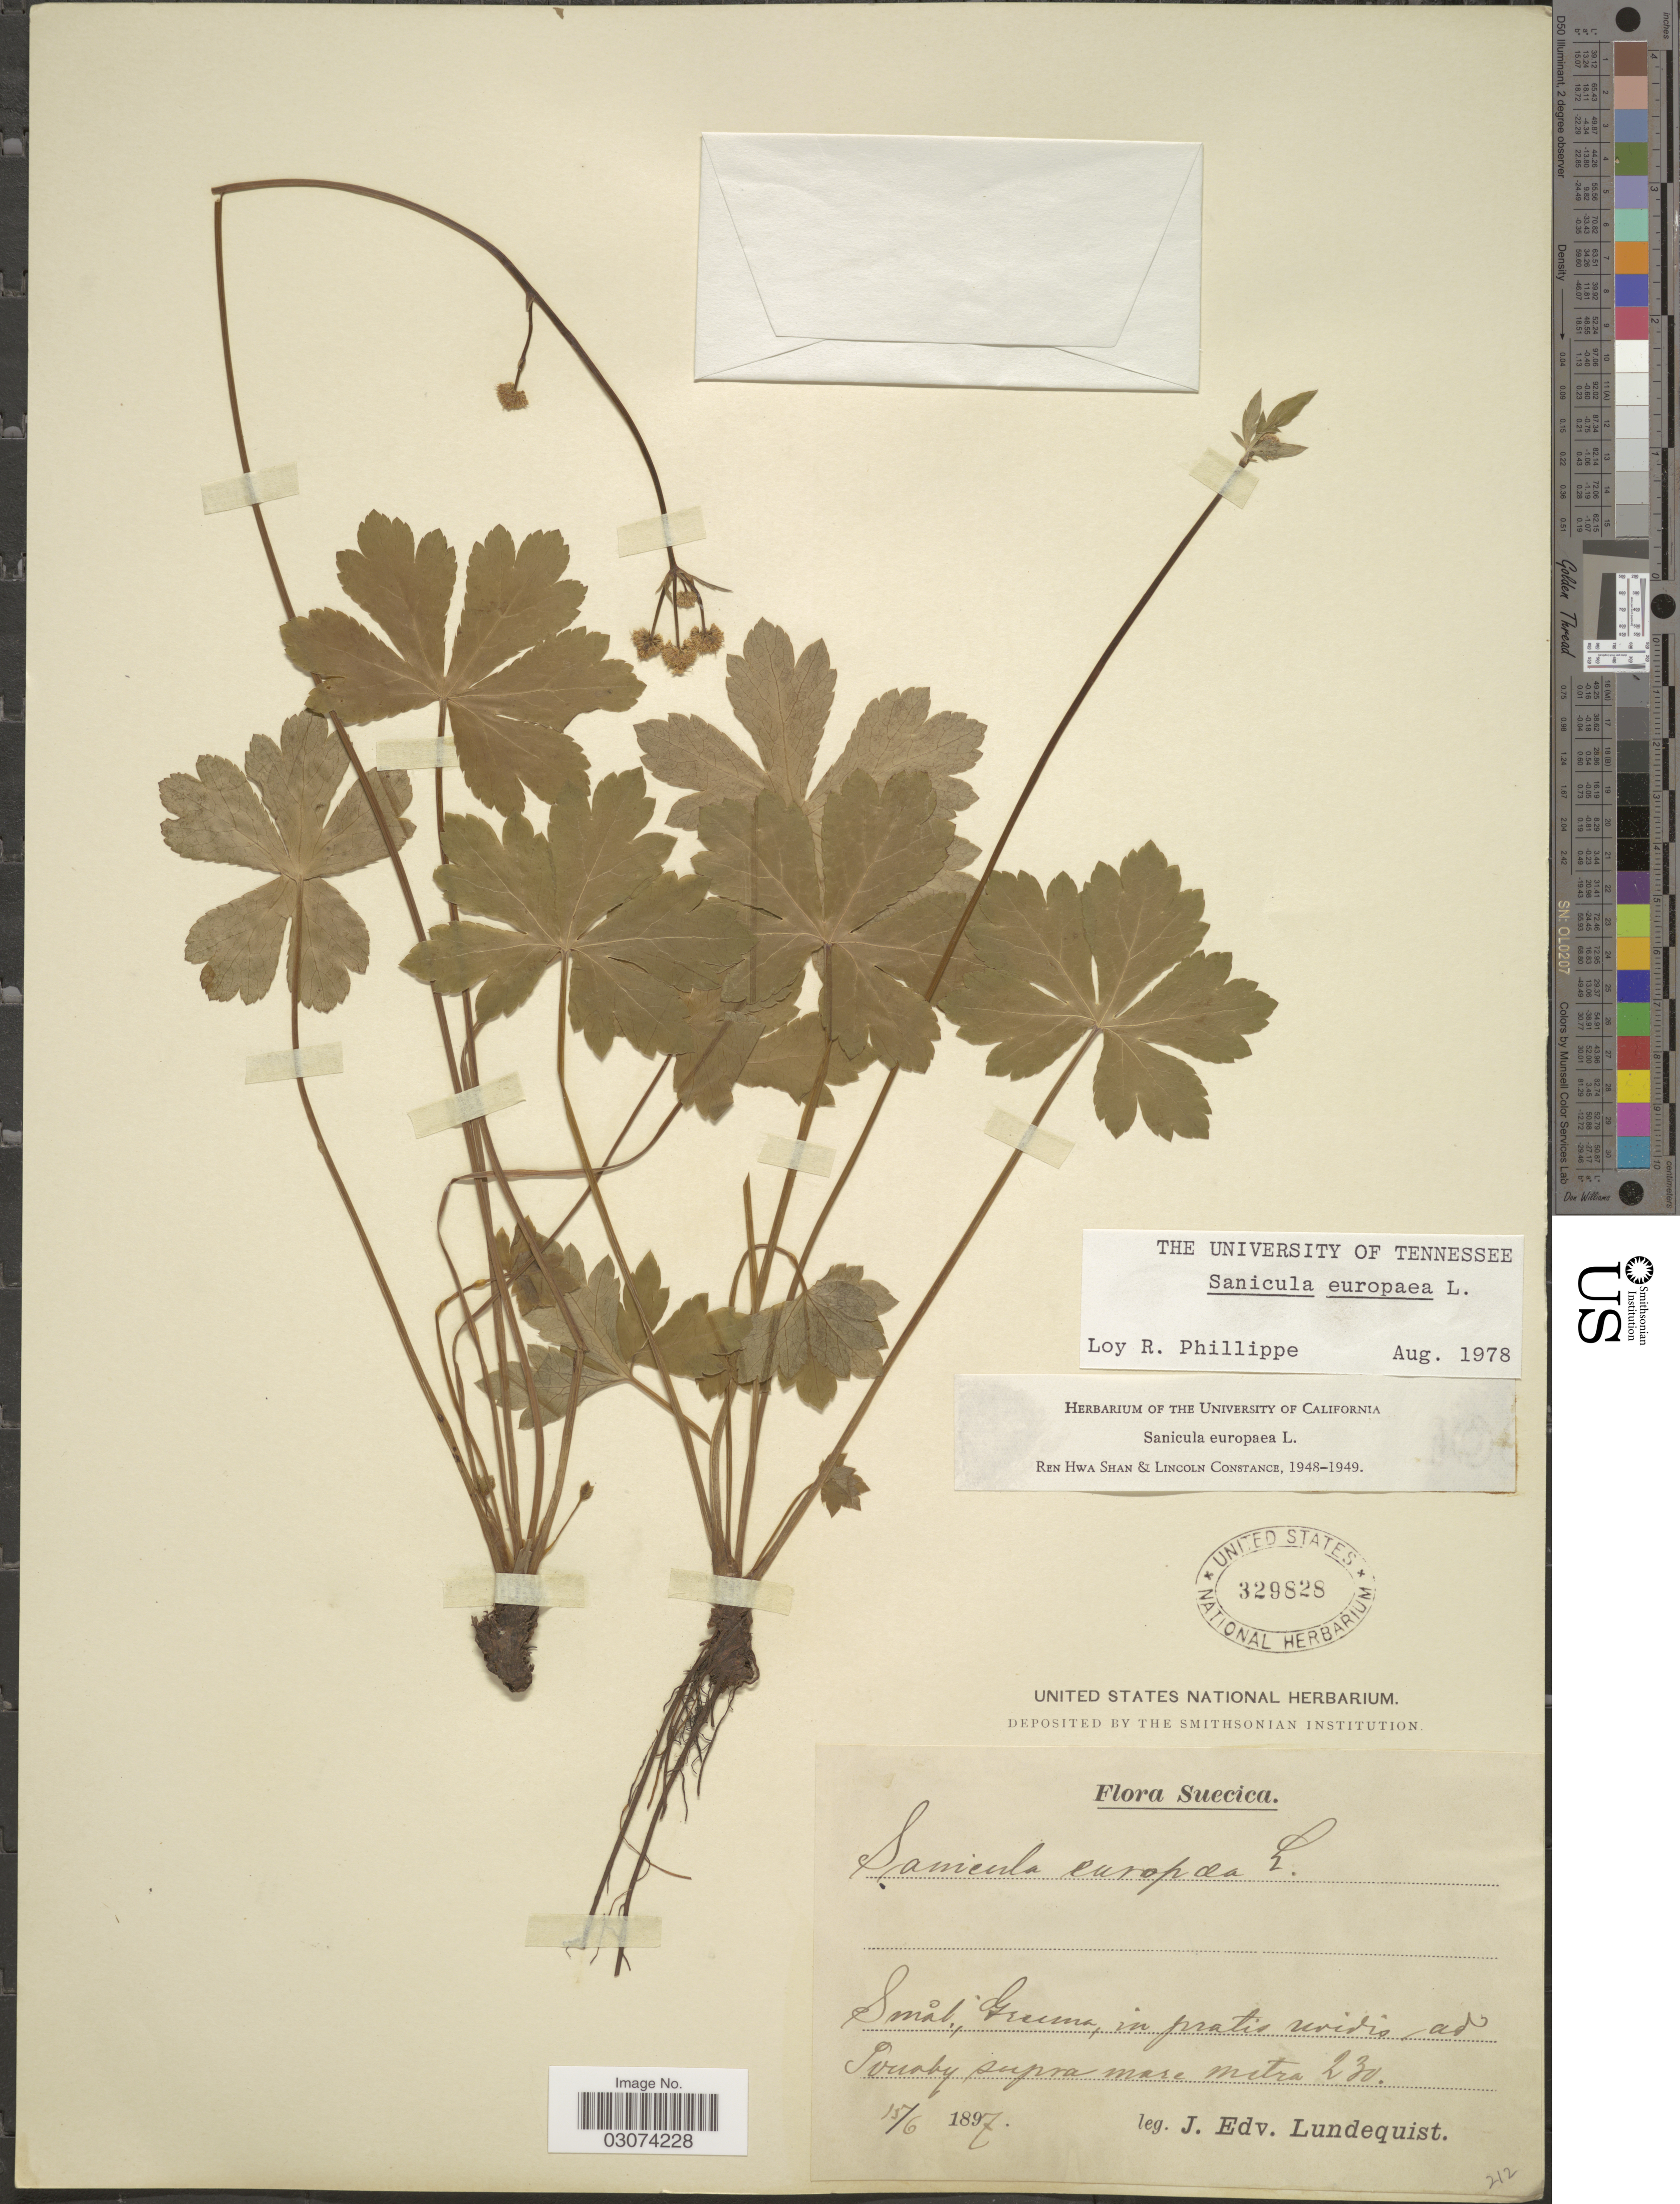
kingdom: Plantae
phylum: Tracheophyta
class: Magnoliopsida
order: Apiales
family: Apiaceae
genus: Sanicula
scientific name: Sanicula europaea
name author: L.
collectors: J. Lundequist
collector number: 212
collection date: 1897-06-15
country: Sweden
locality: Suecica. Smal, Granna, in pratis uridis ad Torsby [interpreted] supra mare.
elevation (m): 230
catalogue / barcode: US 329828